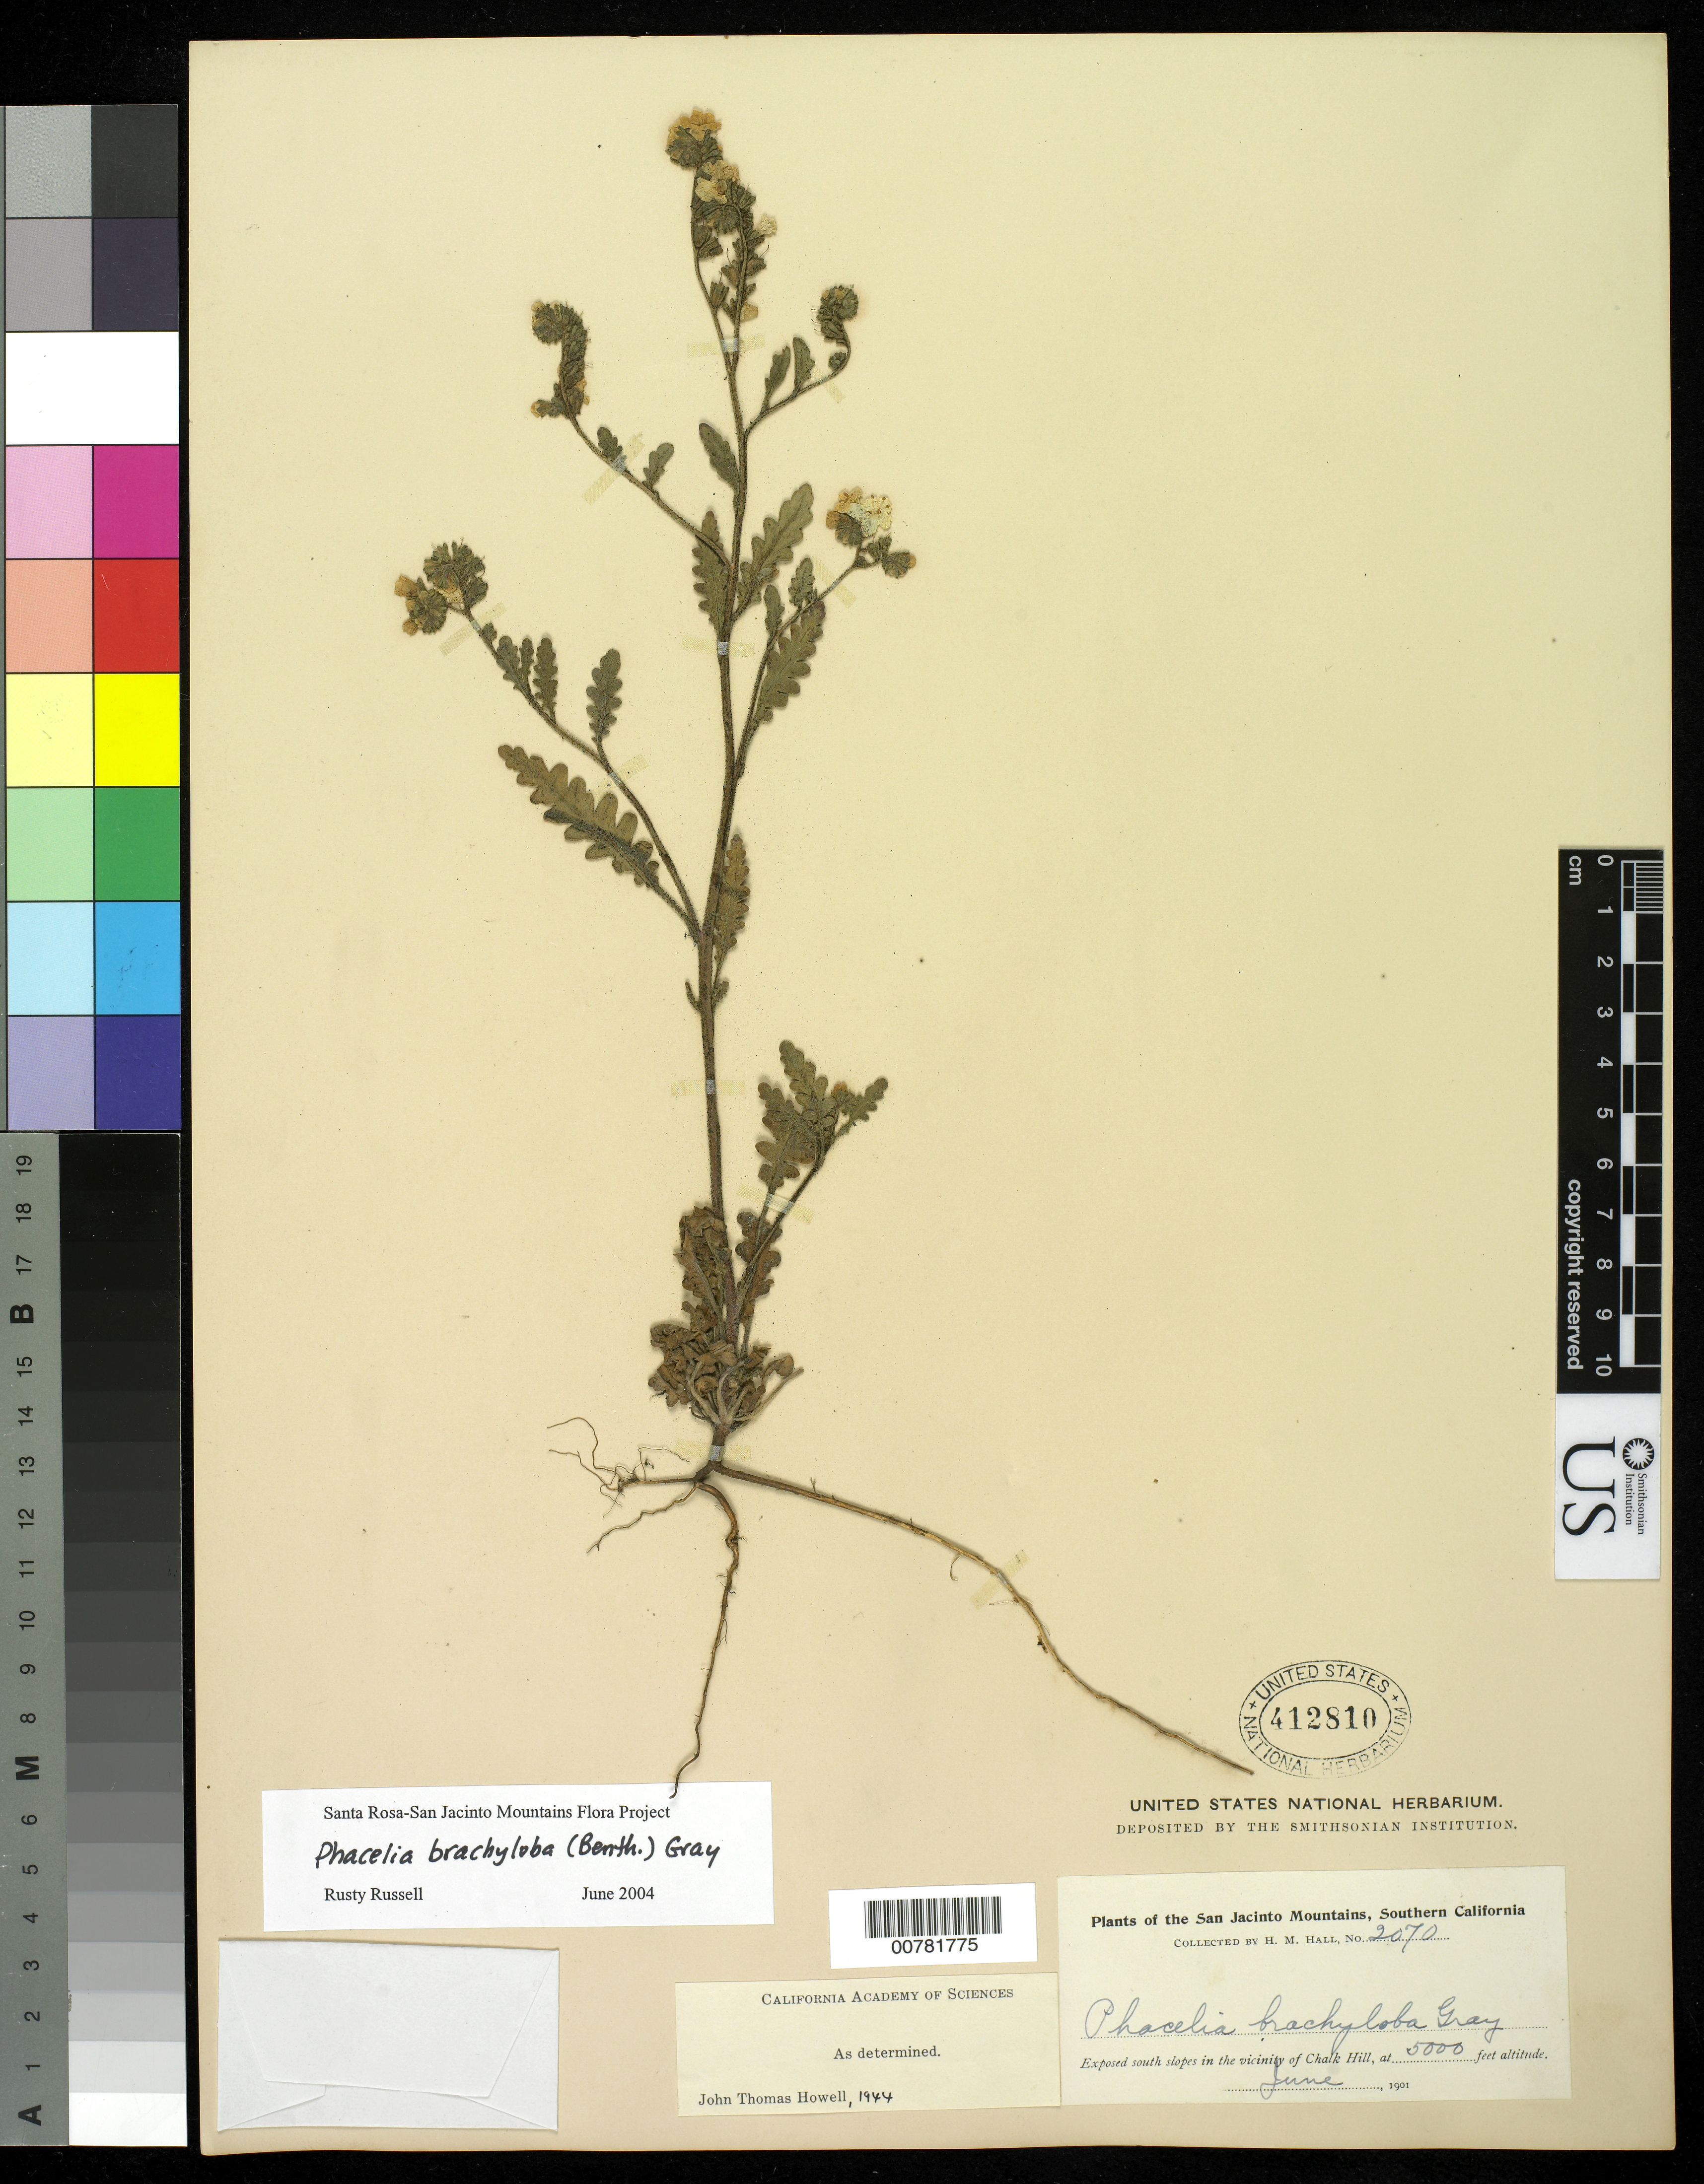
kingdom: Plantae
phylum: Tracheophyta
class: Magnoliopsida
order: Boraginales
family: Hydrophyllaceae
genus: Phacelia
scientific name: Phacelia brachyloba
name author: (Benth.) A. Gray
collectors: H. M. Hall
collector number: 2070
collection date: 1901-06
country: United States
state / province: California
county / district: Riverside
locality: The San Jacinto Mountains, Southern California, south slopes in the vicinity of Chalk Hill.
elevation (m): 1524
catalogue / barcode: US 412810